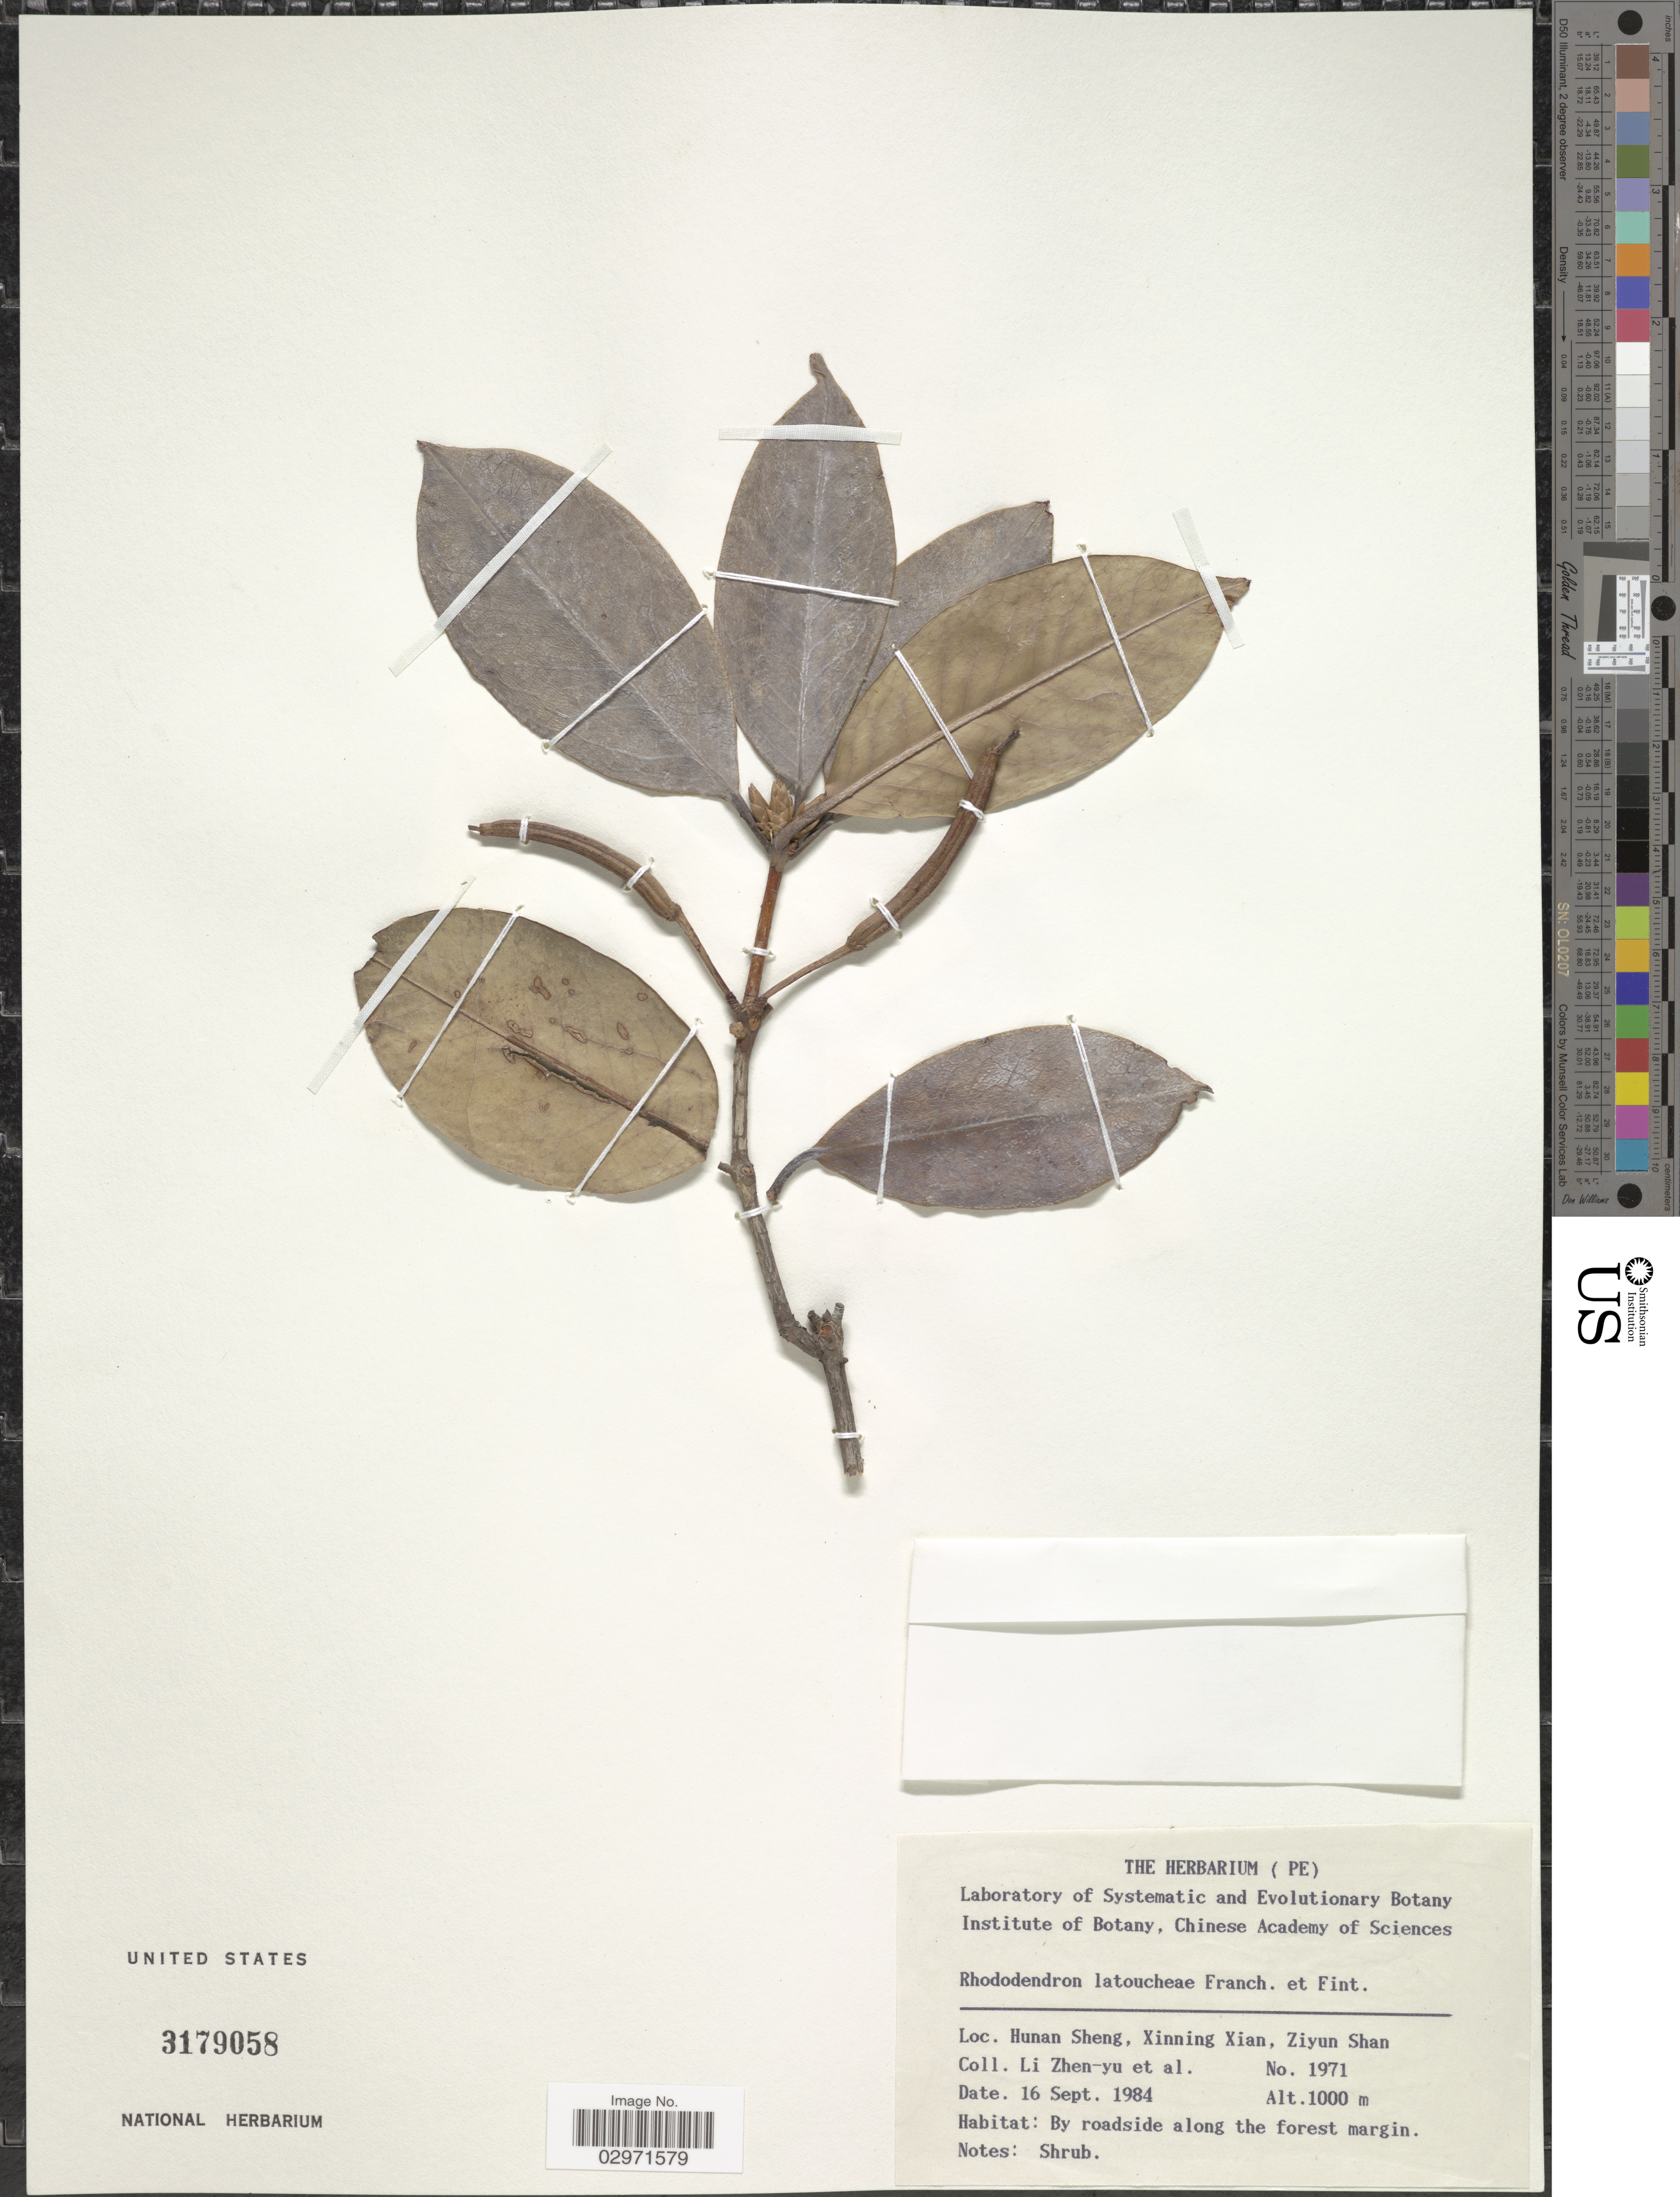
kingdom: Plantae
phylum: Tracheophyta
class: Magnoliopsida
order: Ericales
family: Ericaceae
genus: Rhododendron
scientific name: Rhododendron latoucheae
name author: Franch.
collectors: Z. Y. Li & et al.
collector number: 1971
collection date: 1984-09-16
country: China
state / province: Hunan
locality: Hunan Sheng, Xinning Xian, Ziyun Shan.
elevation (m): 1000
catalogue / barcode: US 3179058